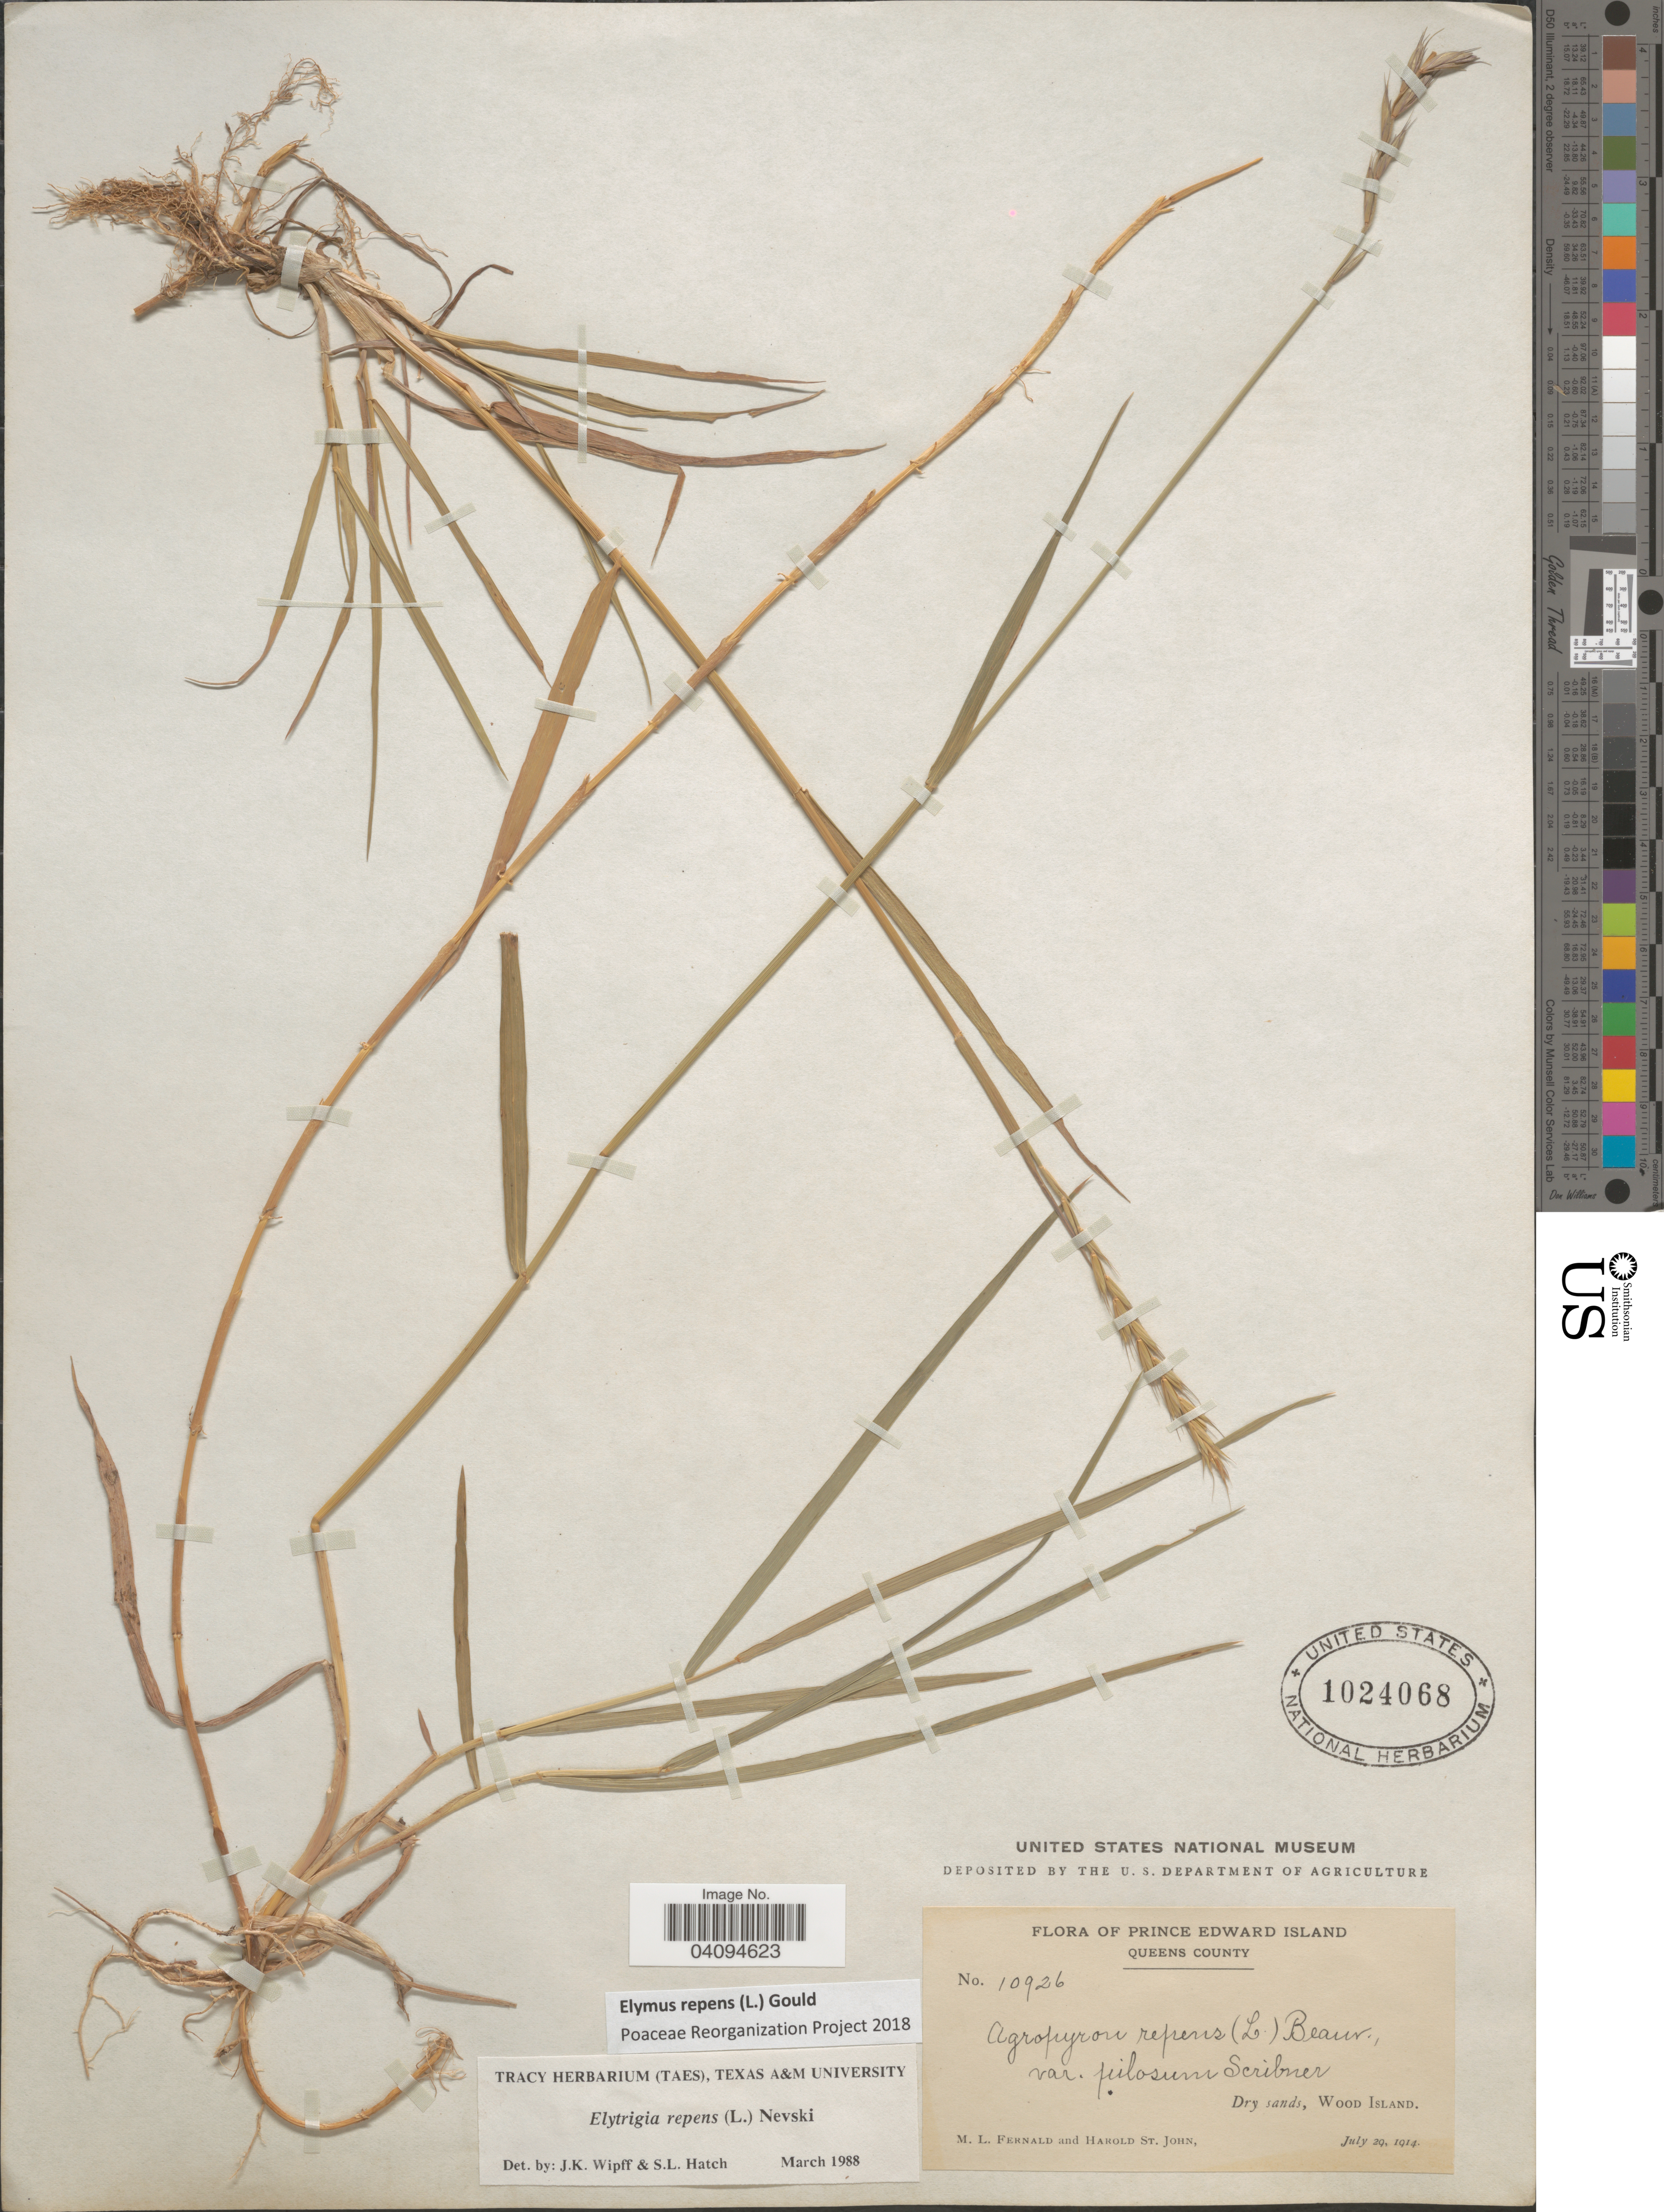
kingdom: Plantae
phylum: Tracheophyta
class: Liliopsida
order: Poales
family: Poaceae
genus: Elymus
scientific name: Elymus repens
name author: (L.) Gould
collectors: M. L. Fernald & H. St. John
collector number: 10926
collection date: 1914-07-29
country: Canada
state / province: Prince Edward Island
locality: Queens County. Dry sands, Wood Island.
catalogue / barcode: US 1024068